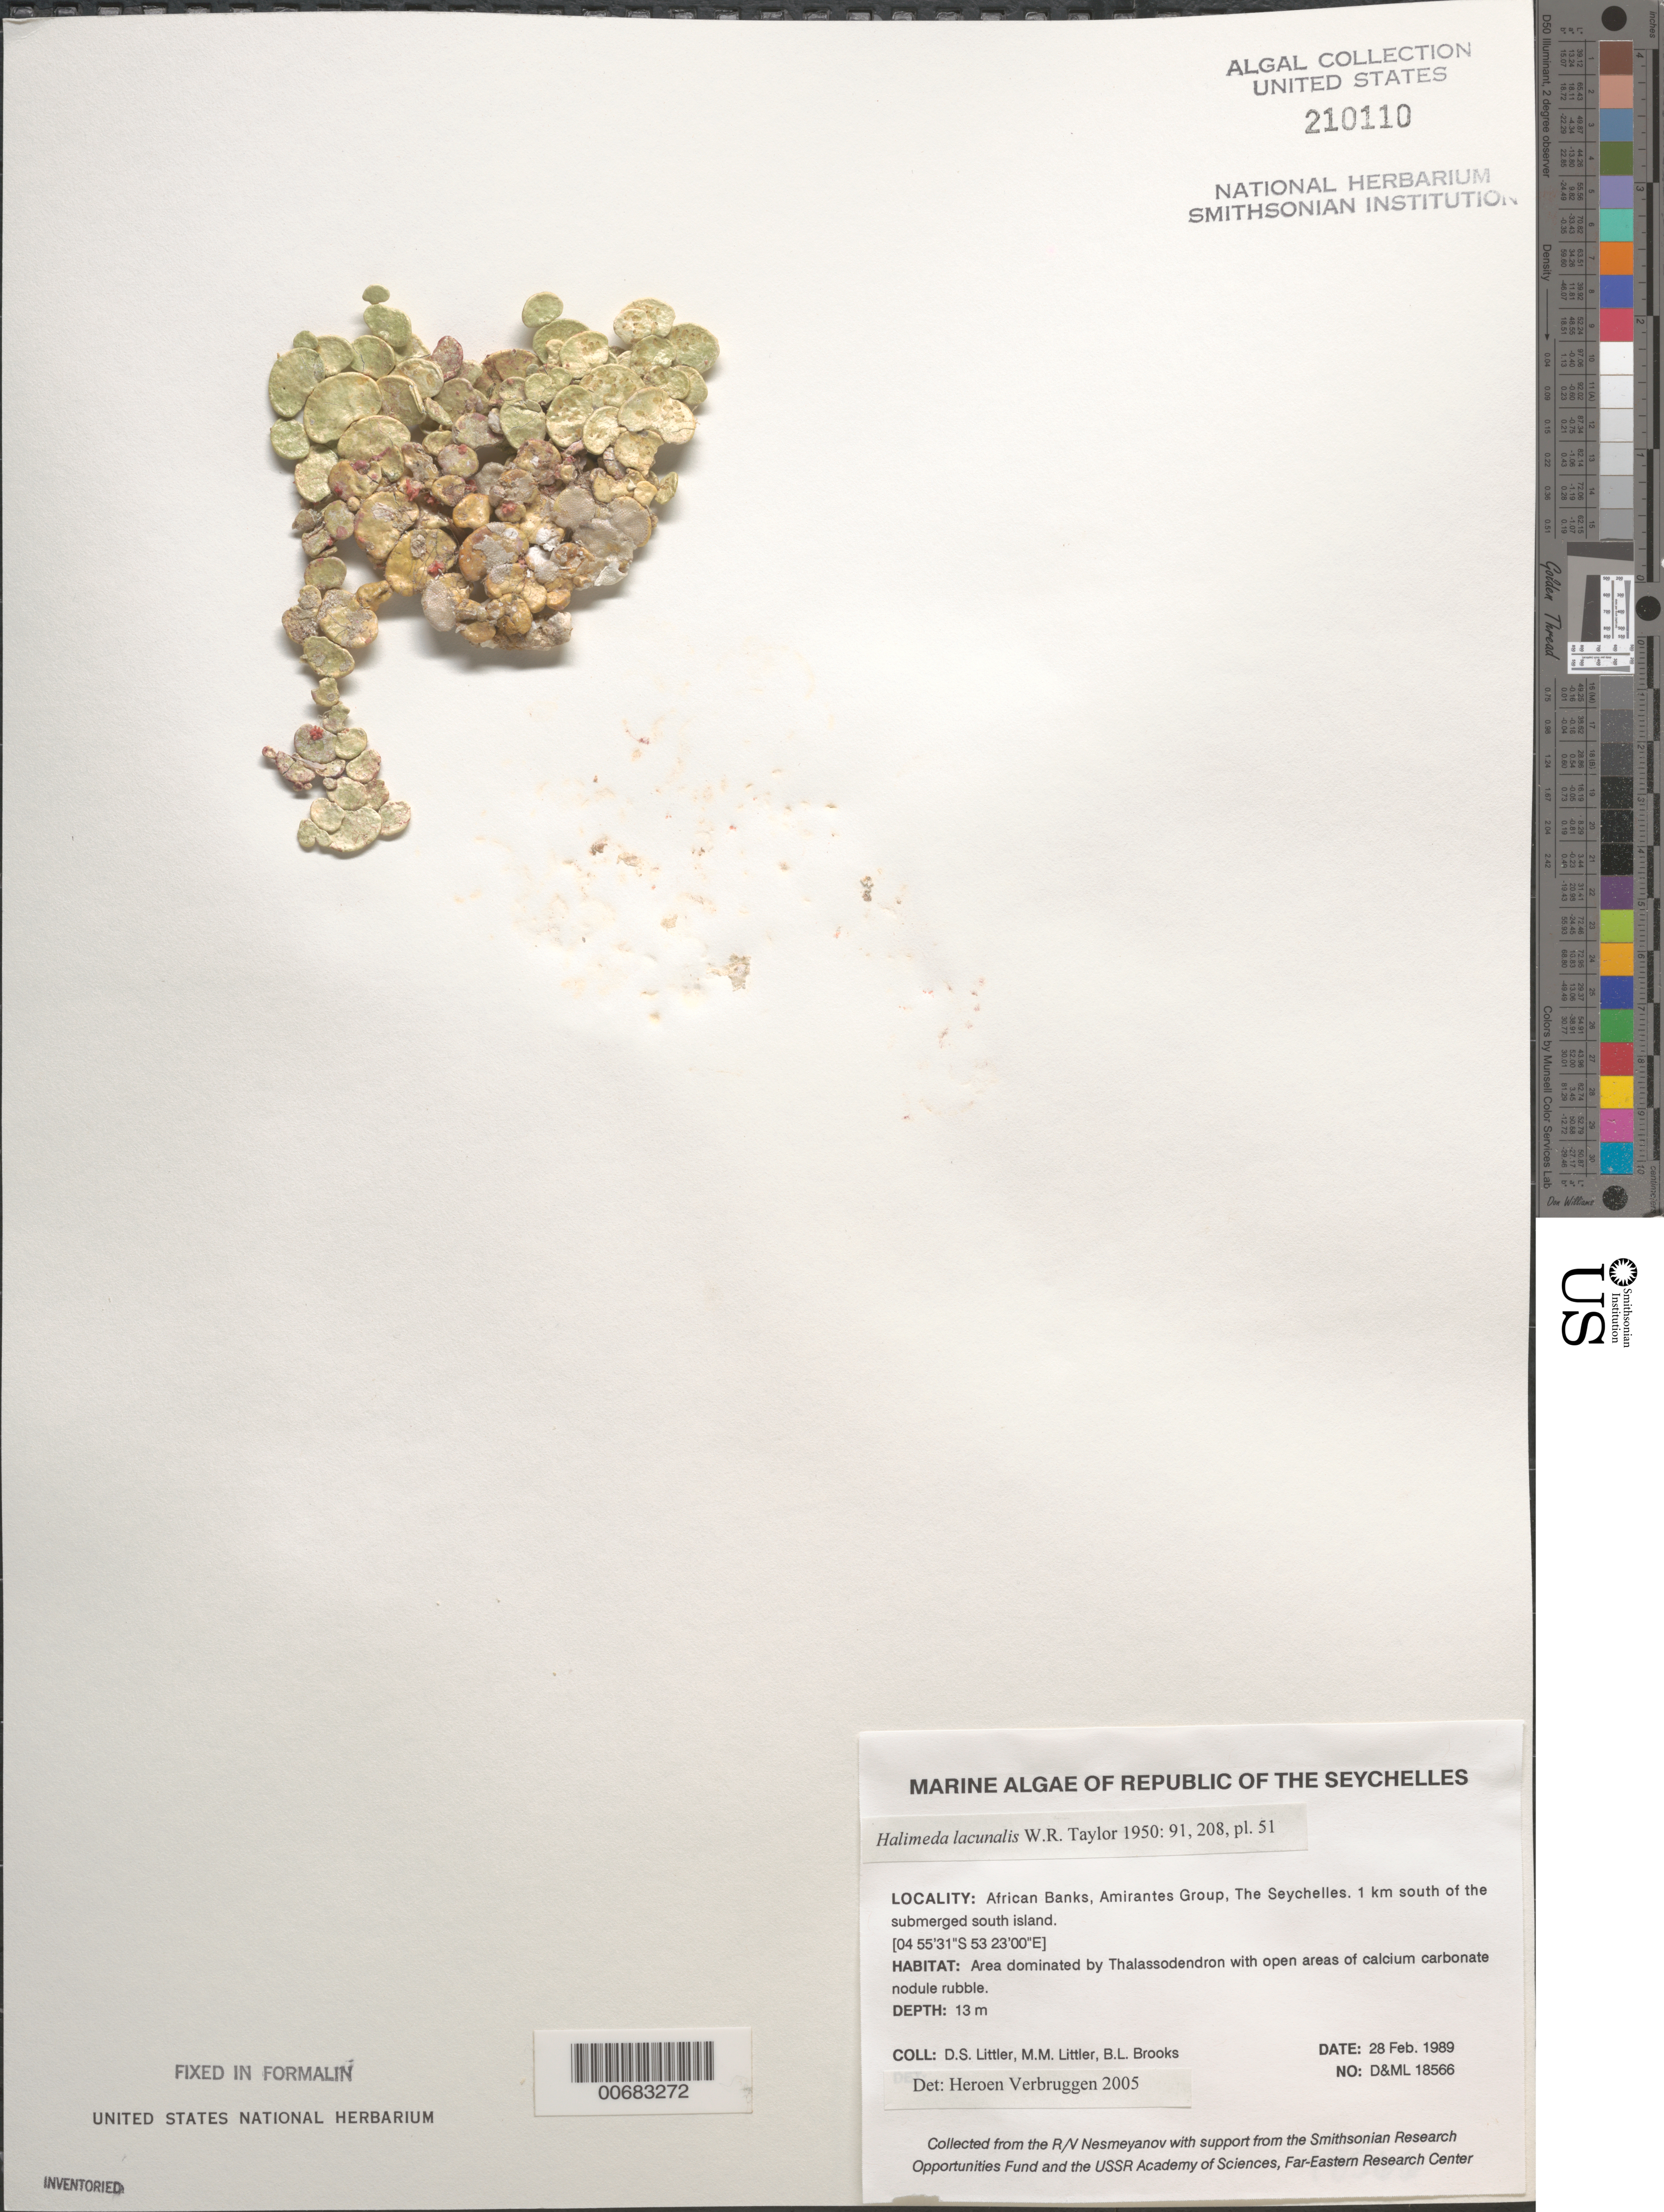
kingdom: Plantae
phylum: Chlorophyta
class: Ulvophyceae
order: Bryopsidales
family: Halimedaceae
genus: Halimeda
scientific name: Halimeda lacunalis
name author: W.R. Taylor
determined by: Verbruggen, H.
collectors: D. S. Littler, M. M. Littler & B. Brooks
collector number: D&ML 18566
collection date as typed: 28 Feb 1989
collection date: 1989-02-28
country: Seychelles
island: African Banks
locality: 1 km south of the submerged island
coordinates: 04 55'31"S, 53 23'00"E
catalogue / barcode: US 210110